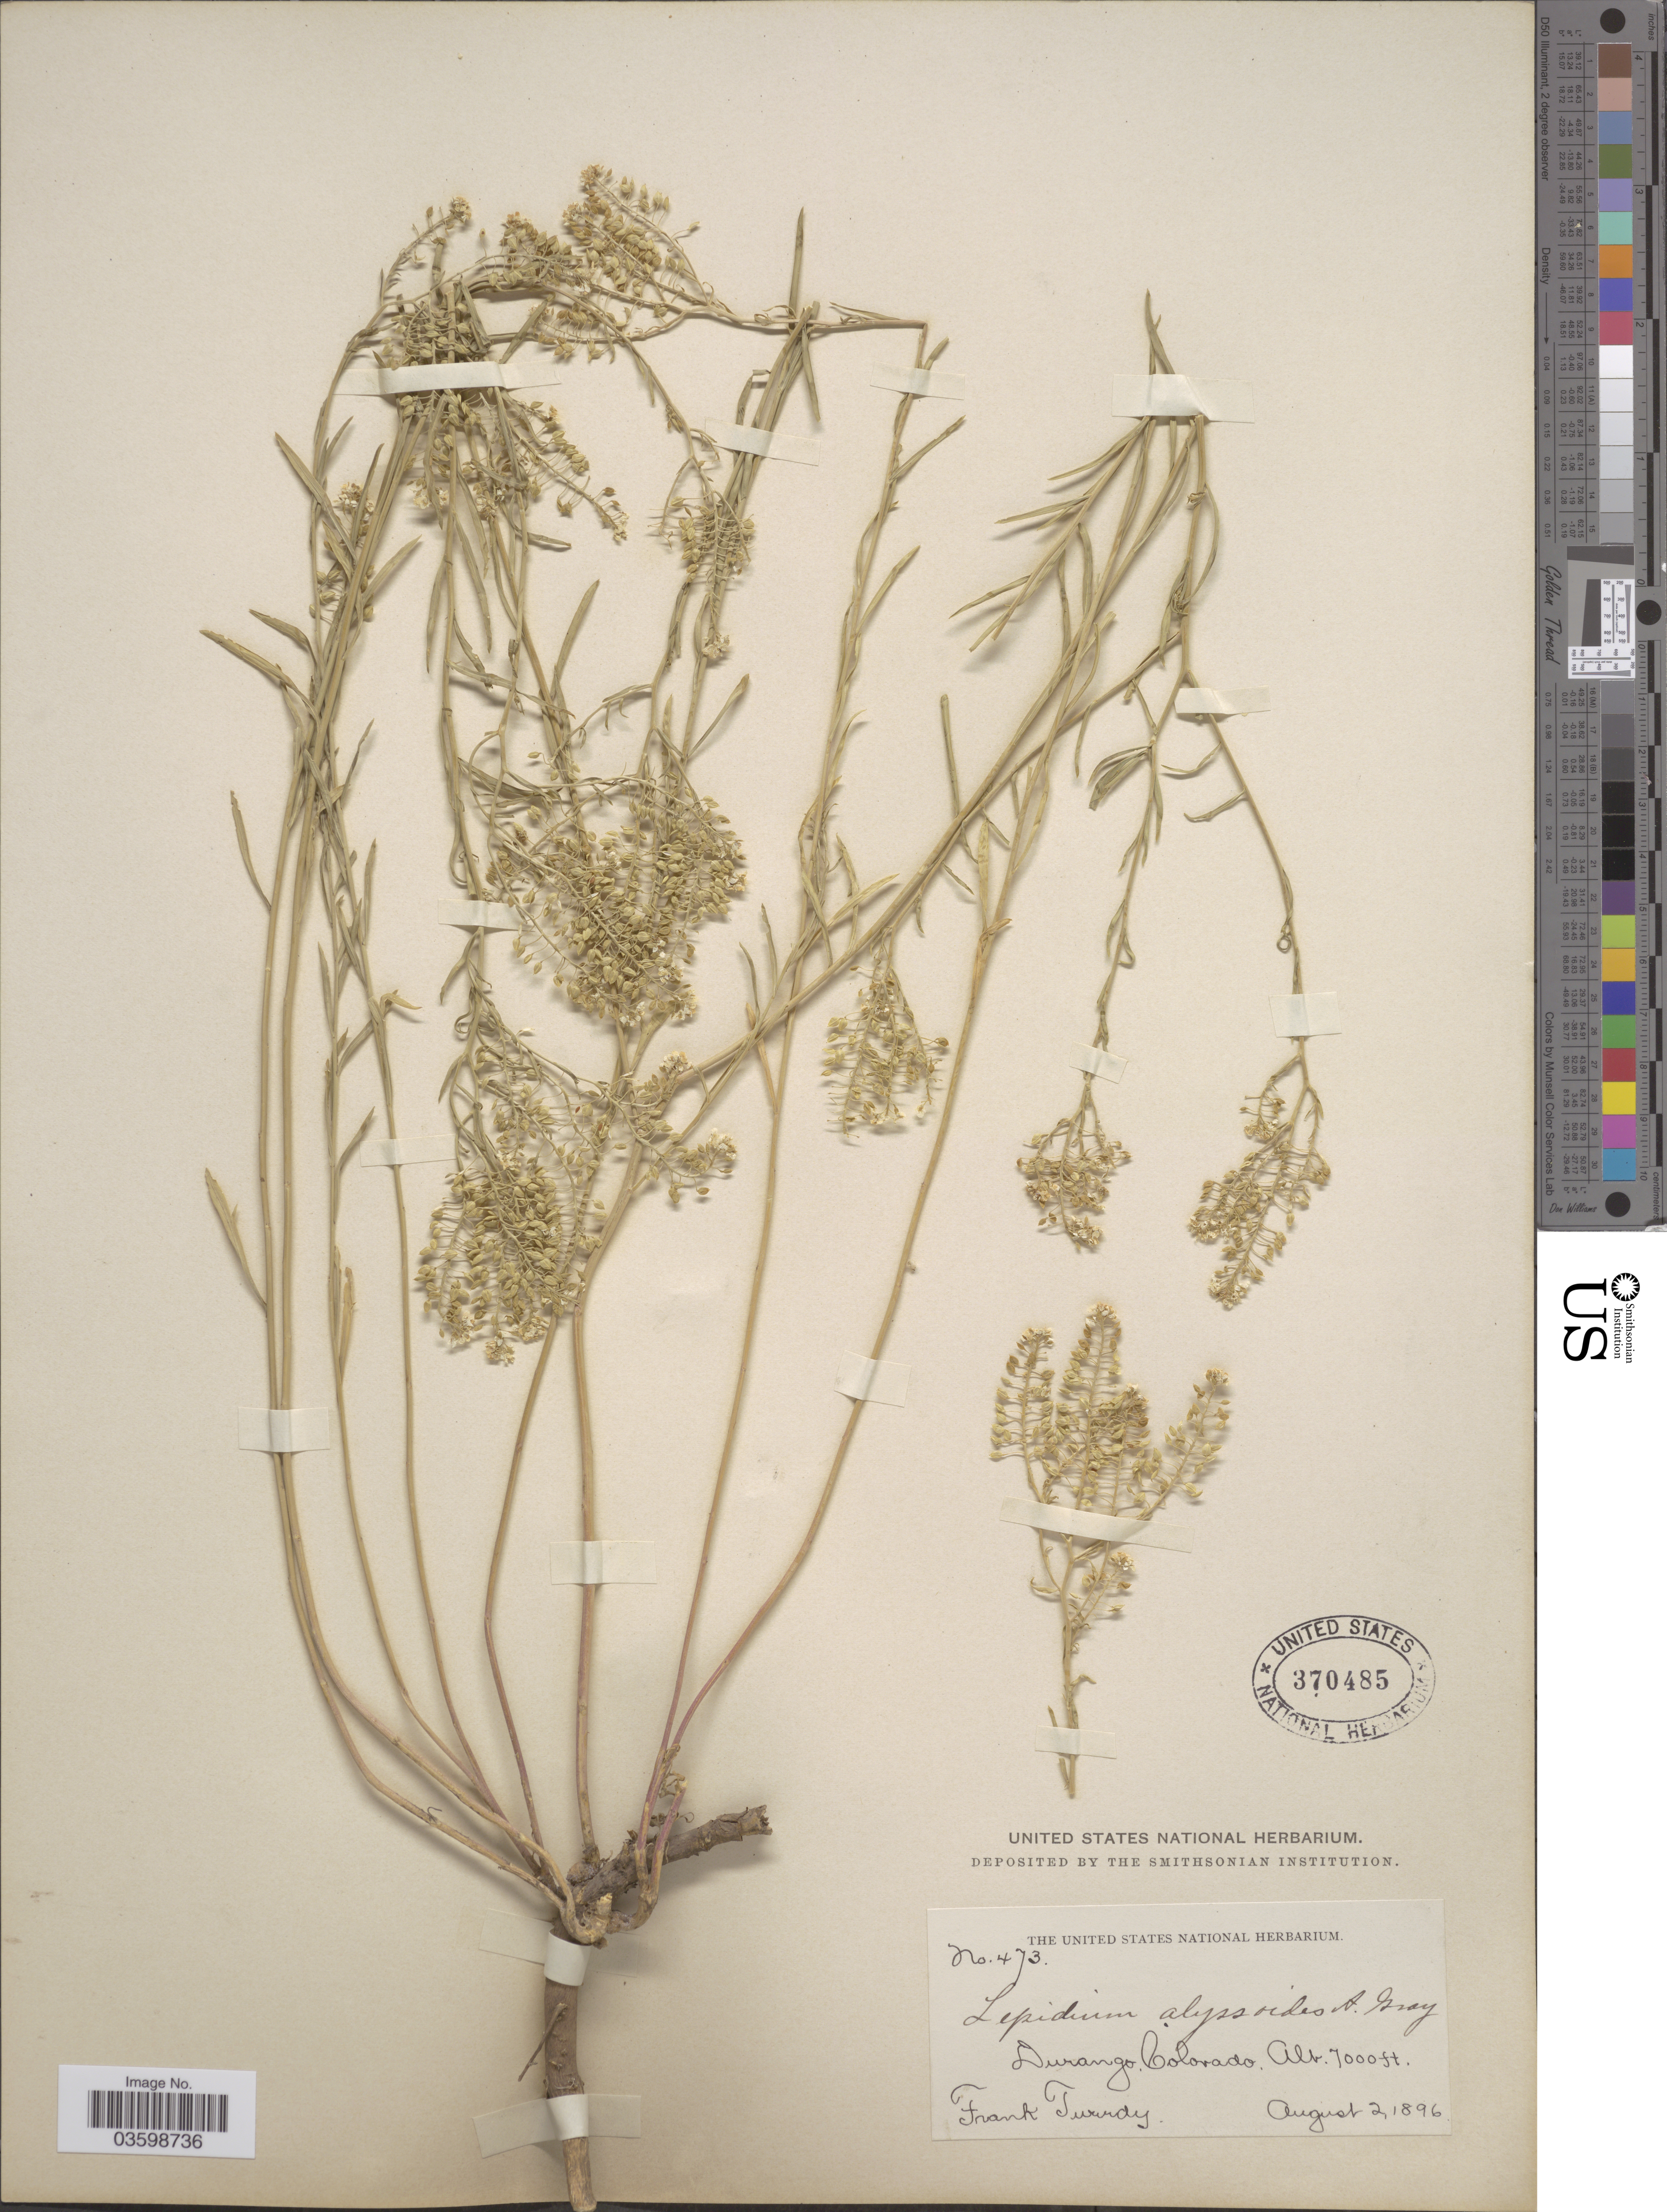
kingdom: Plantae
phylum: Tracheophyta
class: Magnoliopsida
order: Brassicales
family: Brassicaceae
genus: Lepidium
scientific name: Lepidium montanum var. alyssoides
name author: (A. Gray) M.E. Jones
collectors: F. Tweedy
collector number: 473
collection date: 1896-08-02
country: United States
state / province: Colorado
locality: Durango.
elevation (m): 2134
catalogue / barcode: US 370485